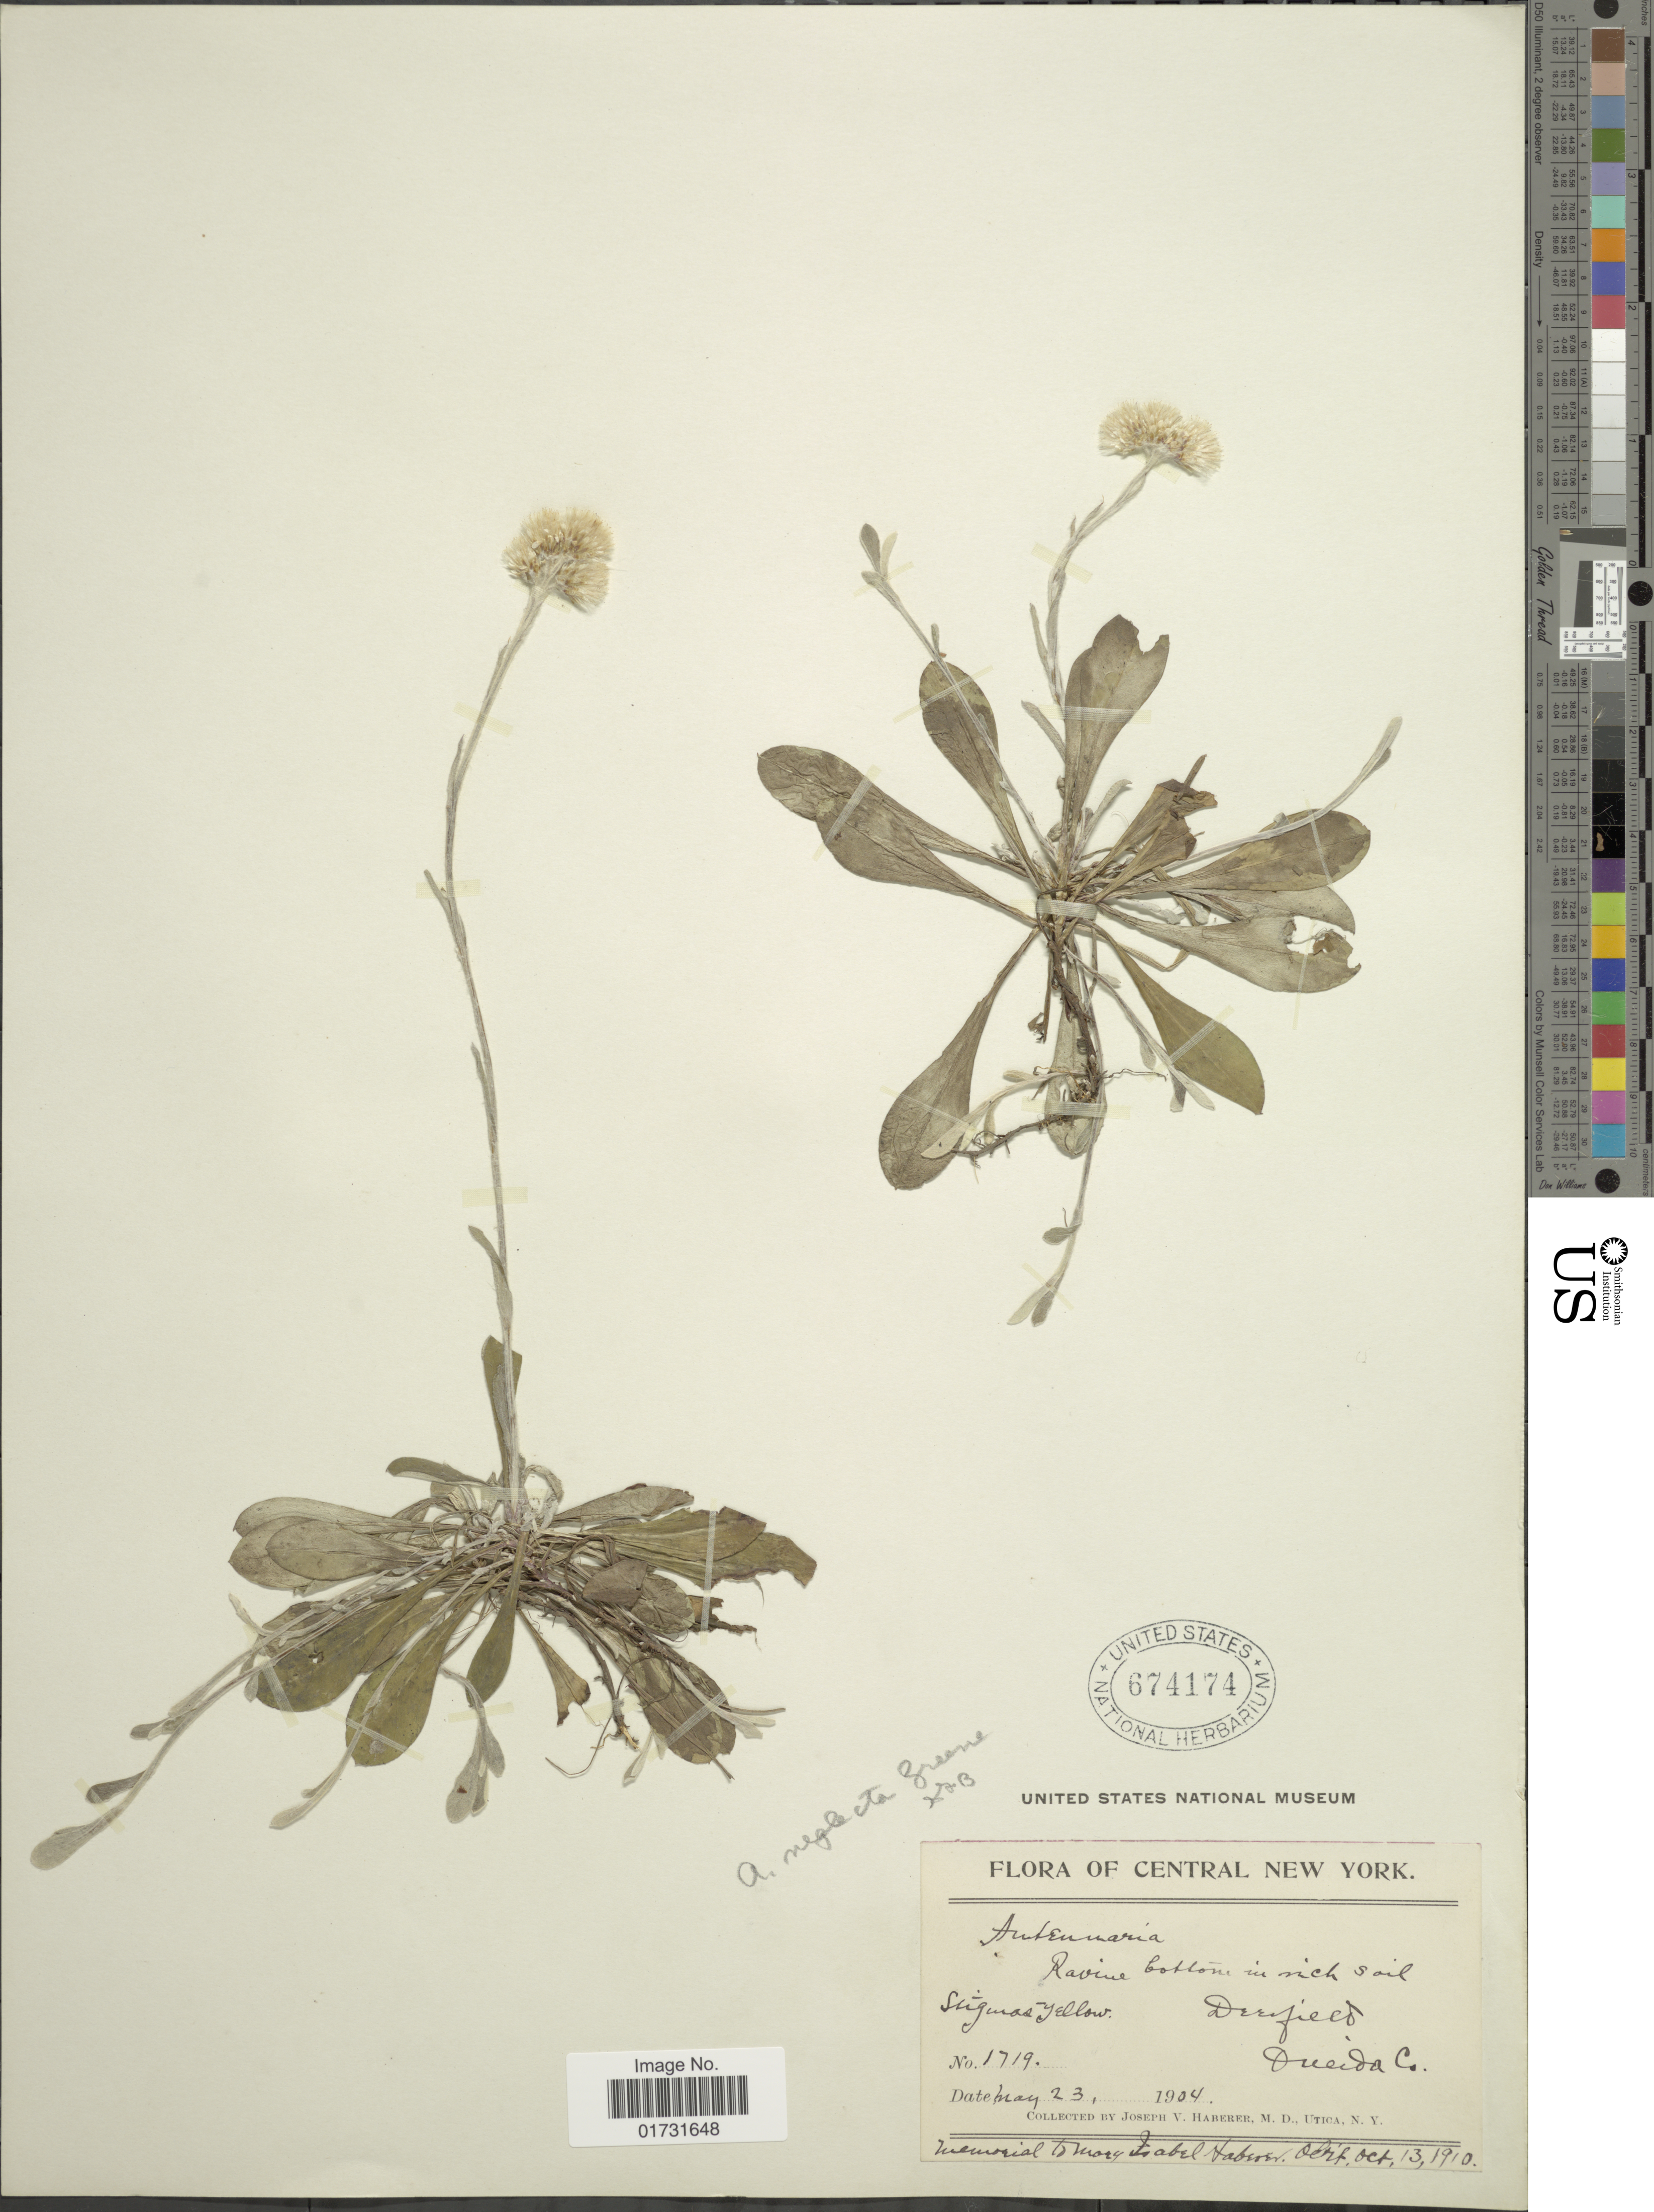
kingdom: Plantae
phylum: Tracheophyta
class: Magnoliopsida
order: Asterales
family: Asteraceae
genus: Antennaria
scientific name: Antennaria neglecta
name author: Greene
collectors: J. V. Haberer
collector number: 1719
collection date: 1904-05-23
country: United States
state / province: New York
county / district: Oneida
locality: Central New York. Oneida Co.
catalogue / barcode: US 674174